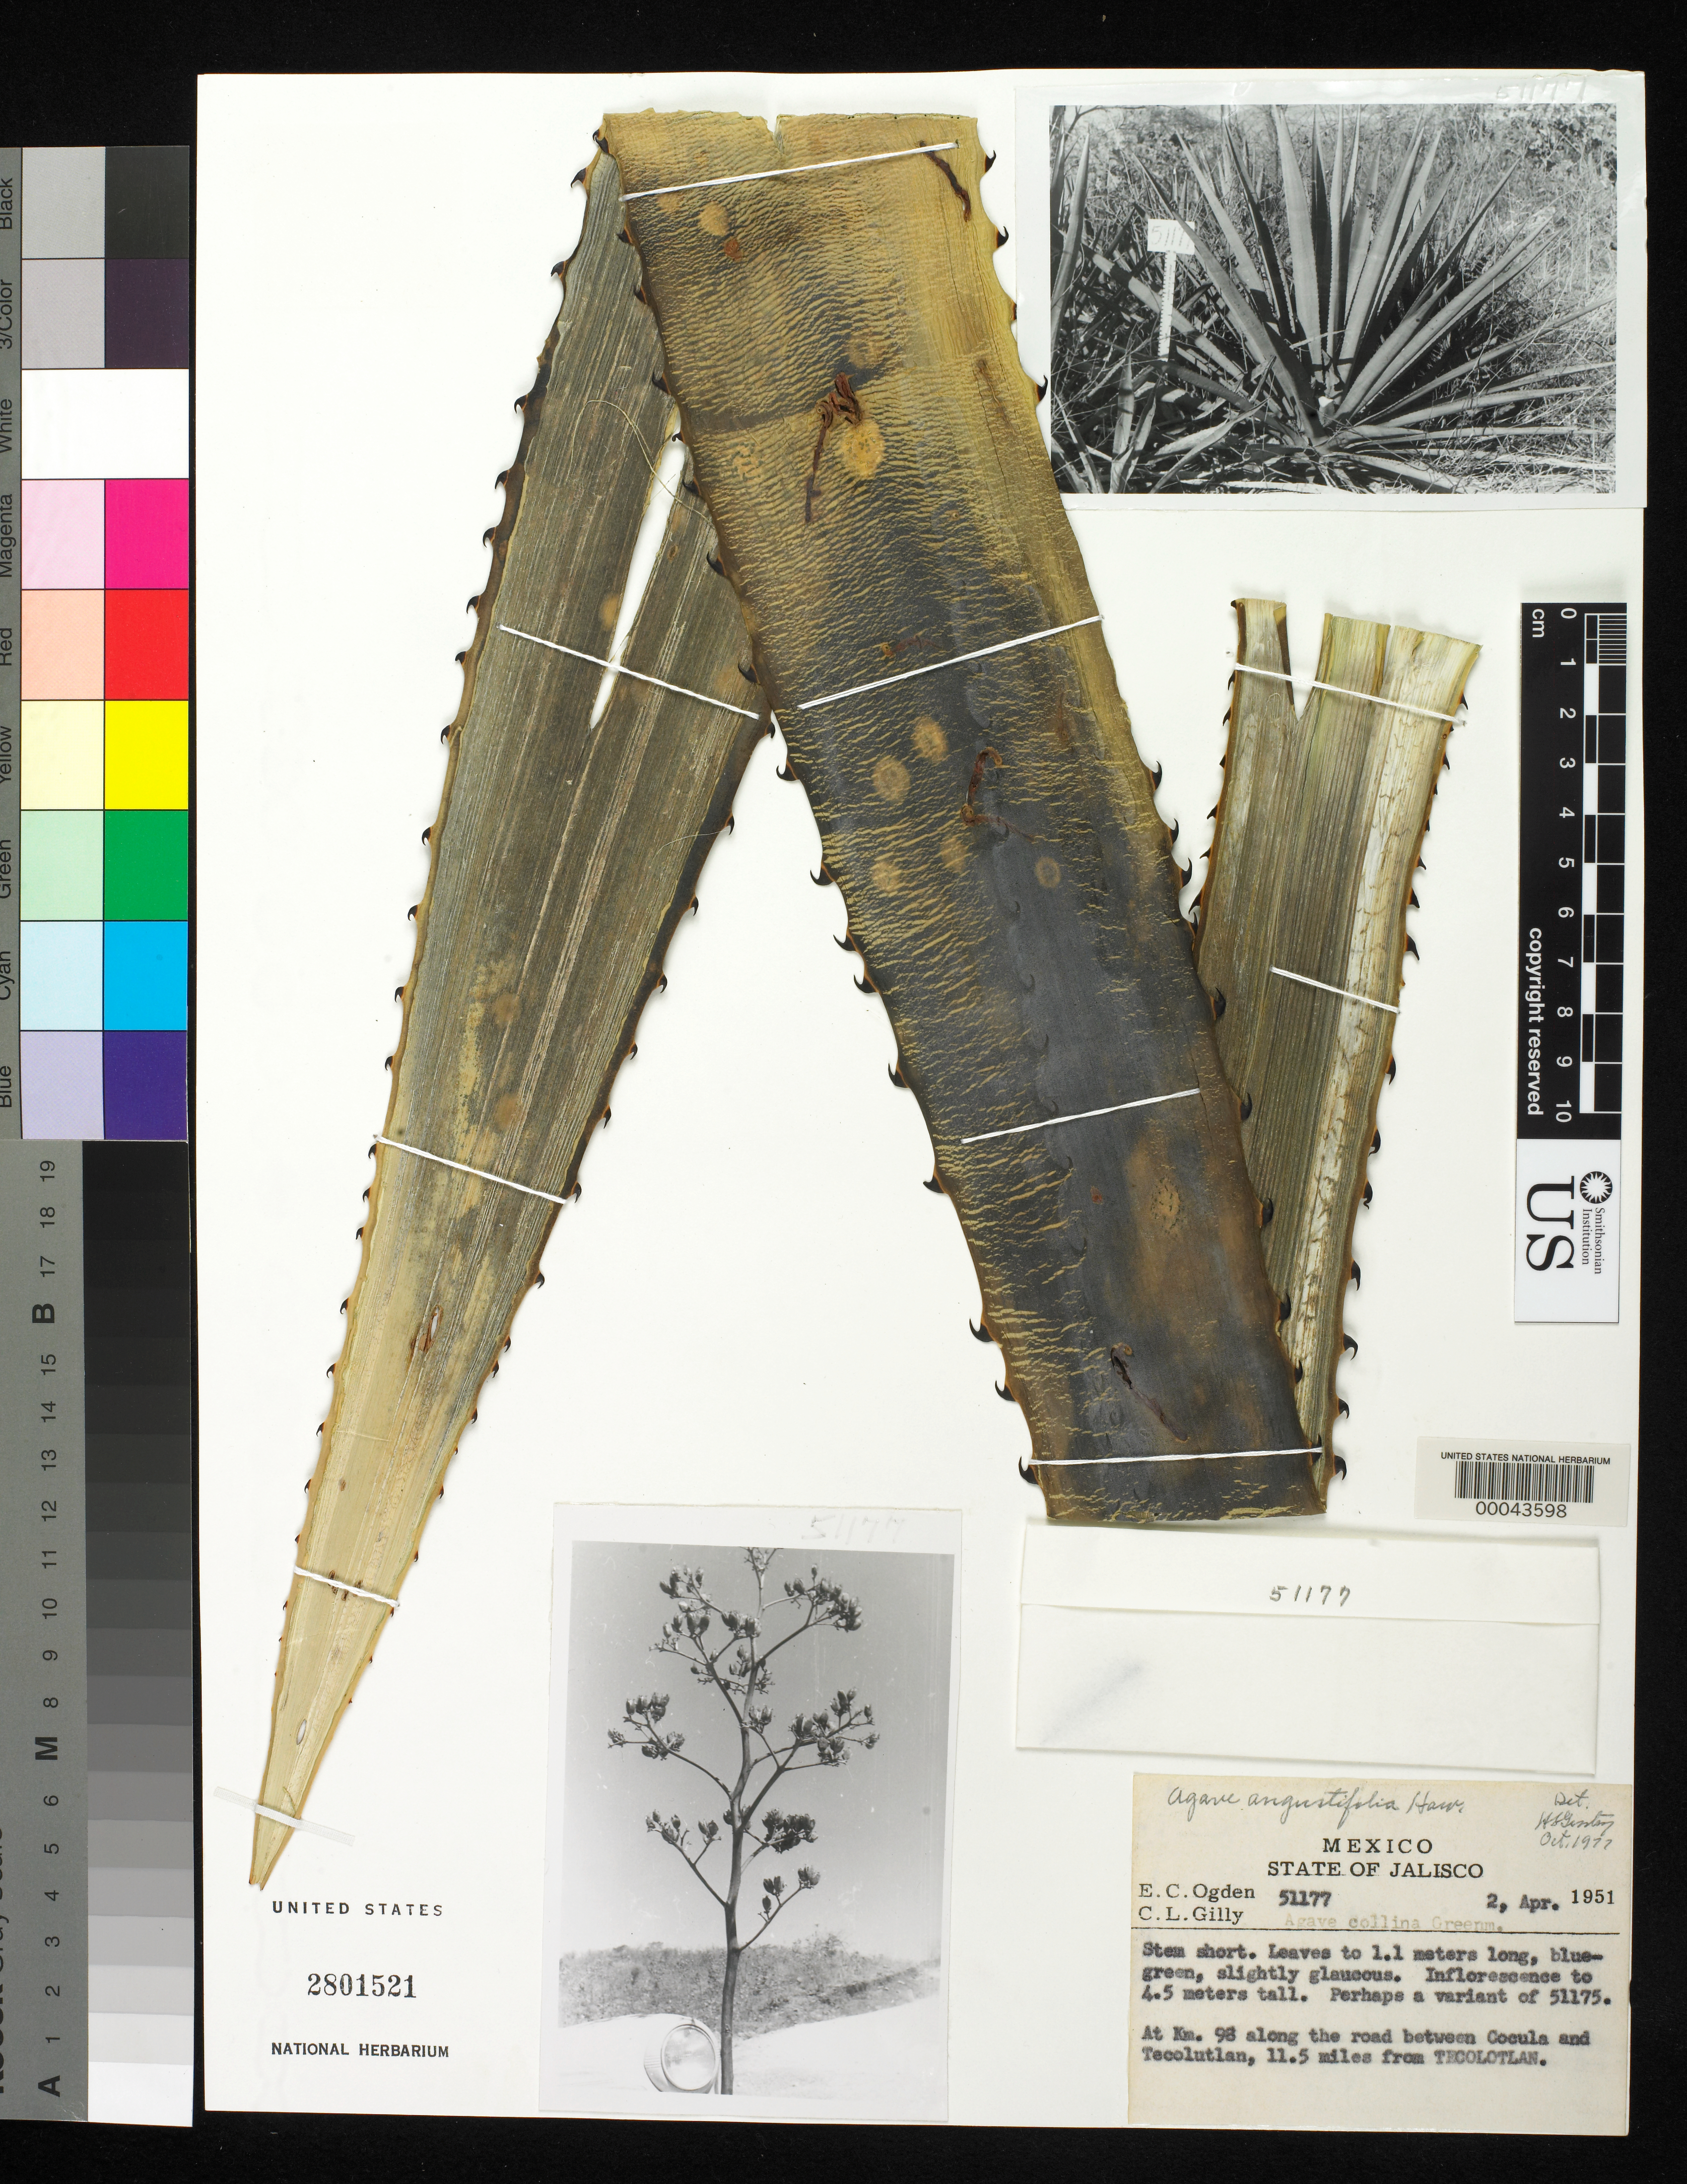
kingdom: Plantae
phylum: Tracheophyta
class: Liliopsida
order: Asparagales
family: Asparagaceae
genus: Agave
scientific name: Agave angustifolia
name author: Haw.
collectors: E. C. Ogden & C. Gilly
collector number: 51177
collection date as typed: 02 Apr 1951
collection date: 1951-04-02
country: Mexico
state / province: Jalisco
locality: At km 98 along the road between Cocula and Tecolotlán, 11.5 mi from Tecolotlán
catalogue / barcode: US 2801521